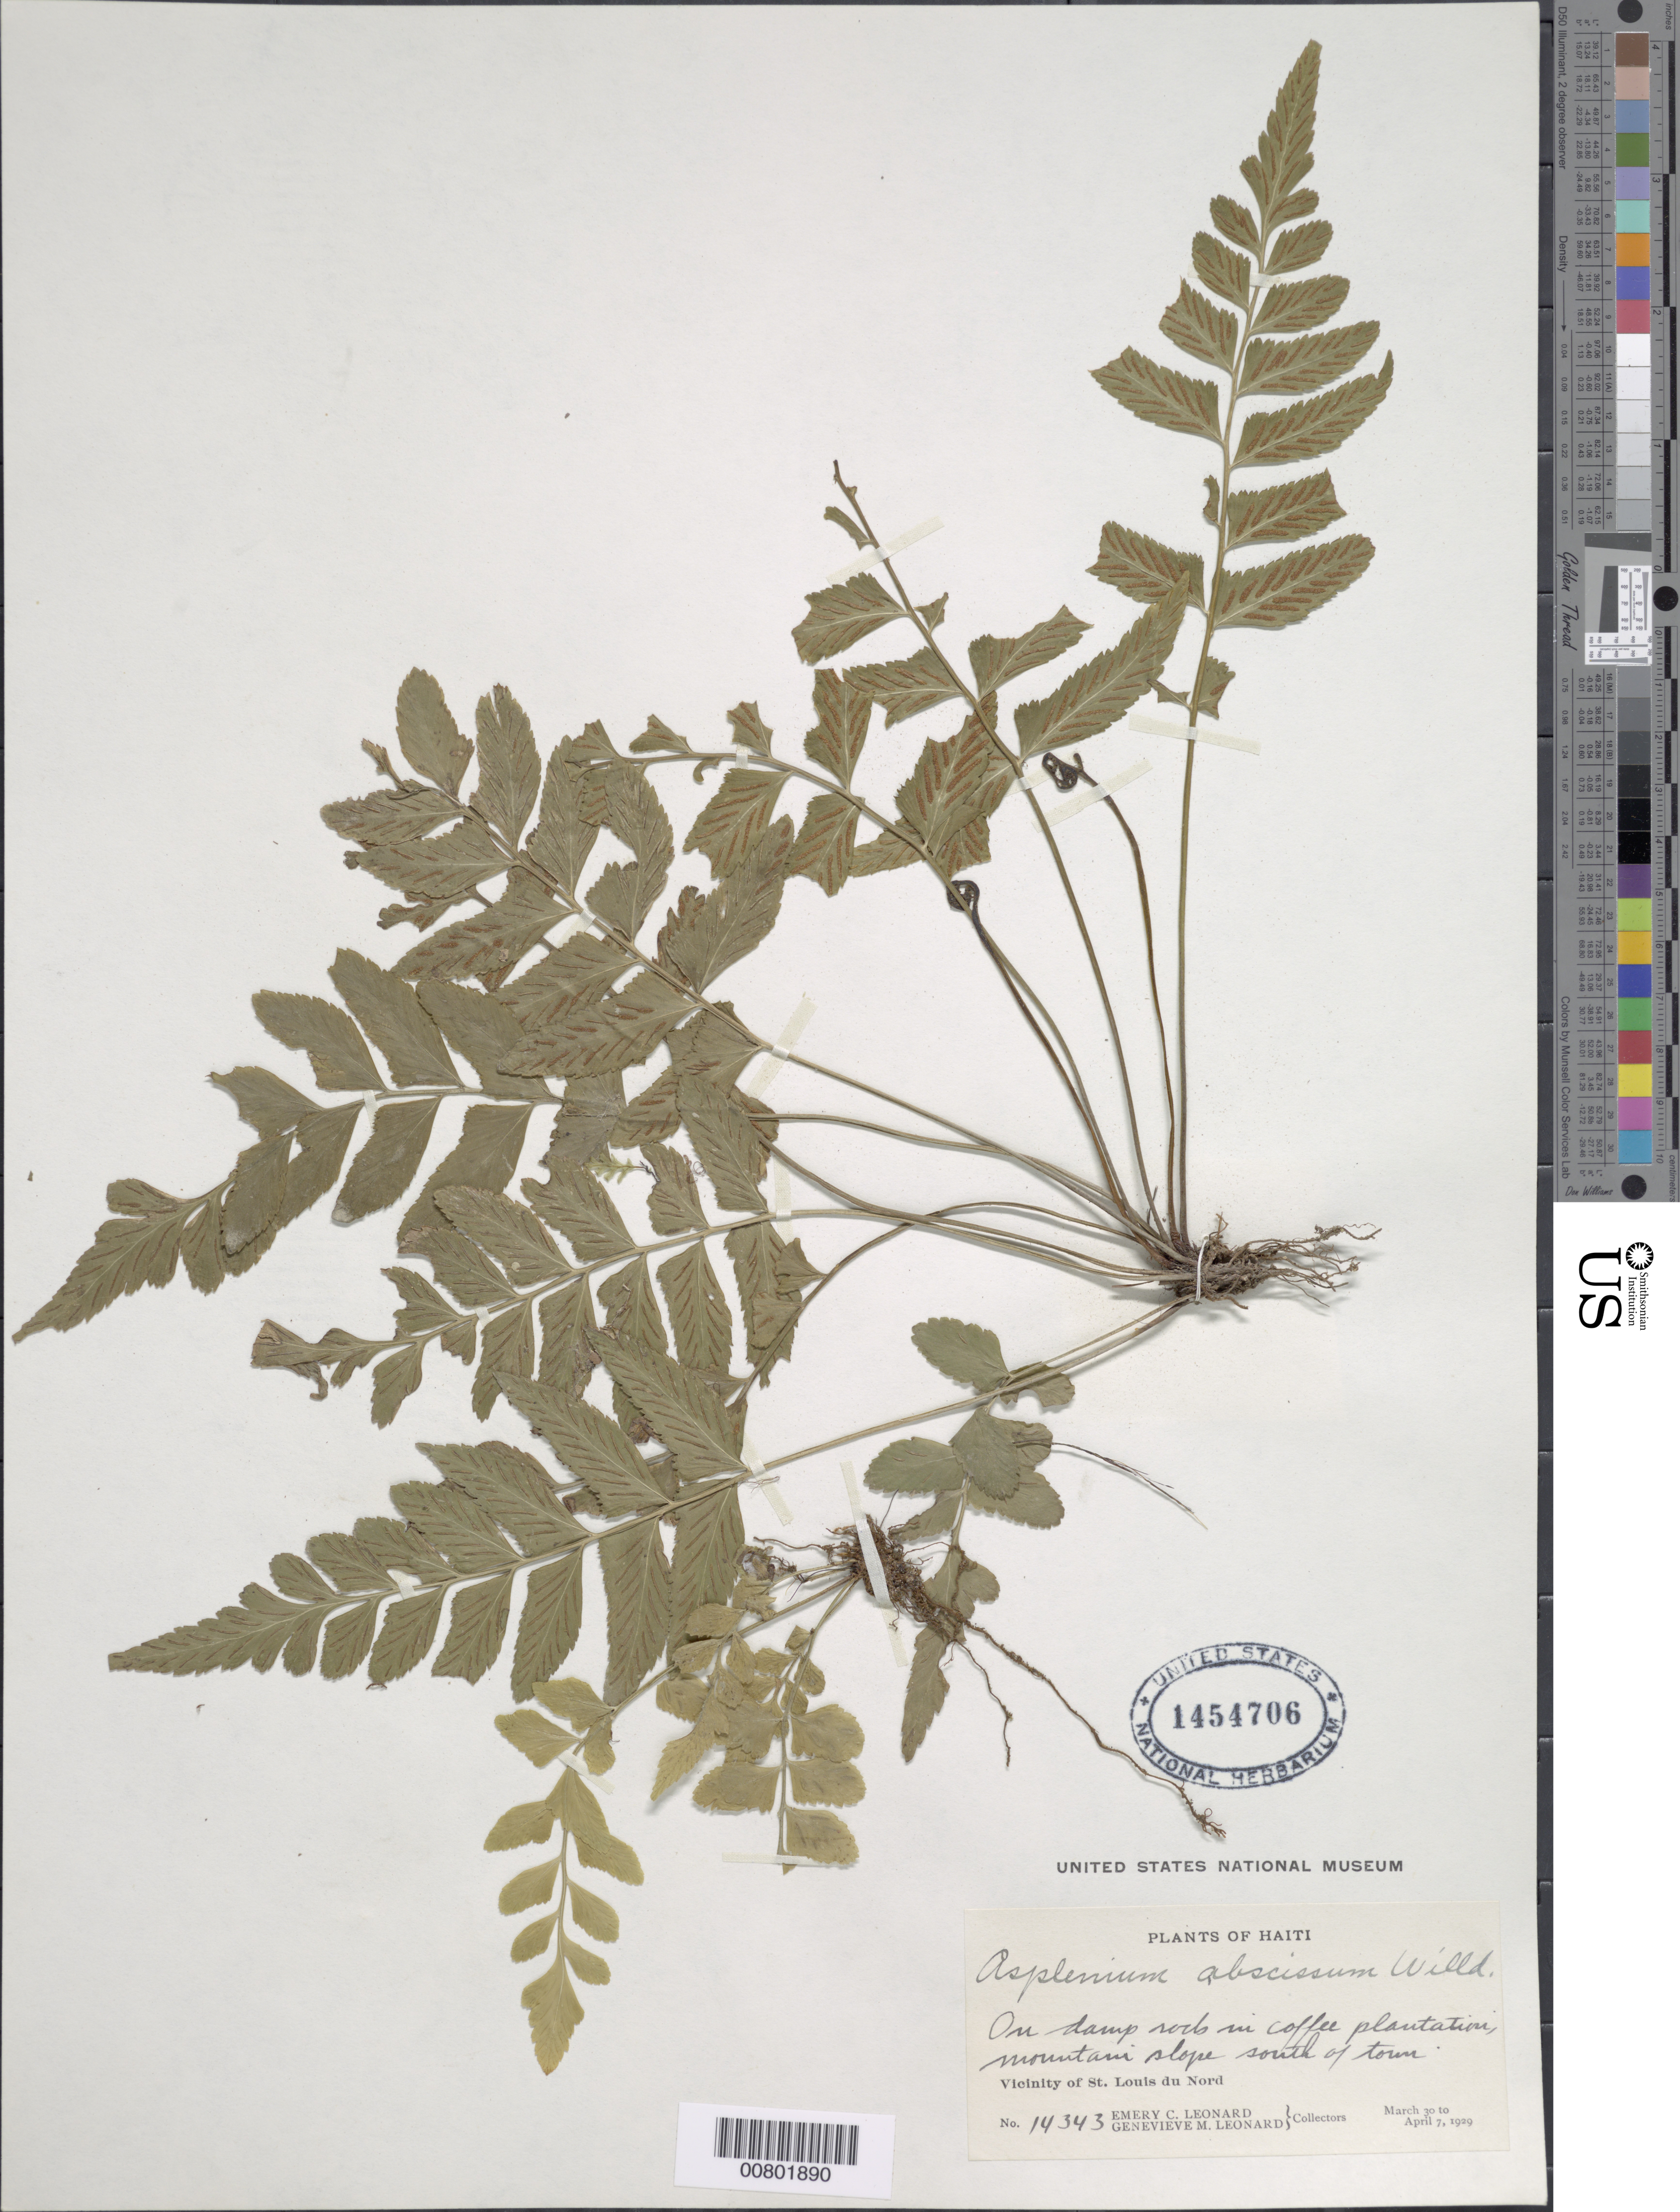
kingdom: Plantae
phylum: Tracheophyta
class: Polypodiopsida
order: Polypodiales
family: Aspleniaceae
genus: Asplenium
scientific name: Asplenium abscissum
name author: Willd.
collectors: E. C. Leonard & G. M. Leonard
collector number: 14343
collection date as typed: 30 Mar 1929 to 07 Apr 1929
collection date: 1929-03-30/1929-04-07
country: Haiti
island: Hispaniola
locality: St. Louis du Nord, S of town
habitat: Damp rock in coffee plantation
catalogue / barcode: US 1454706